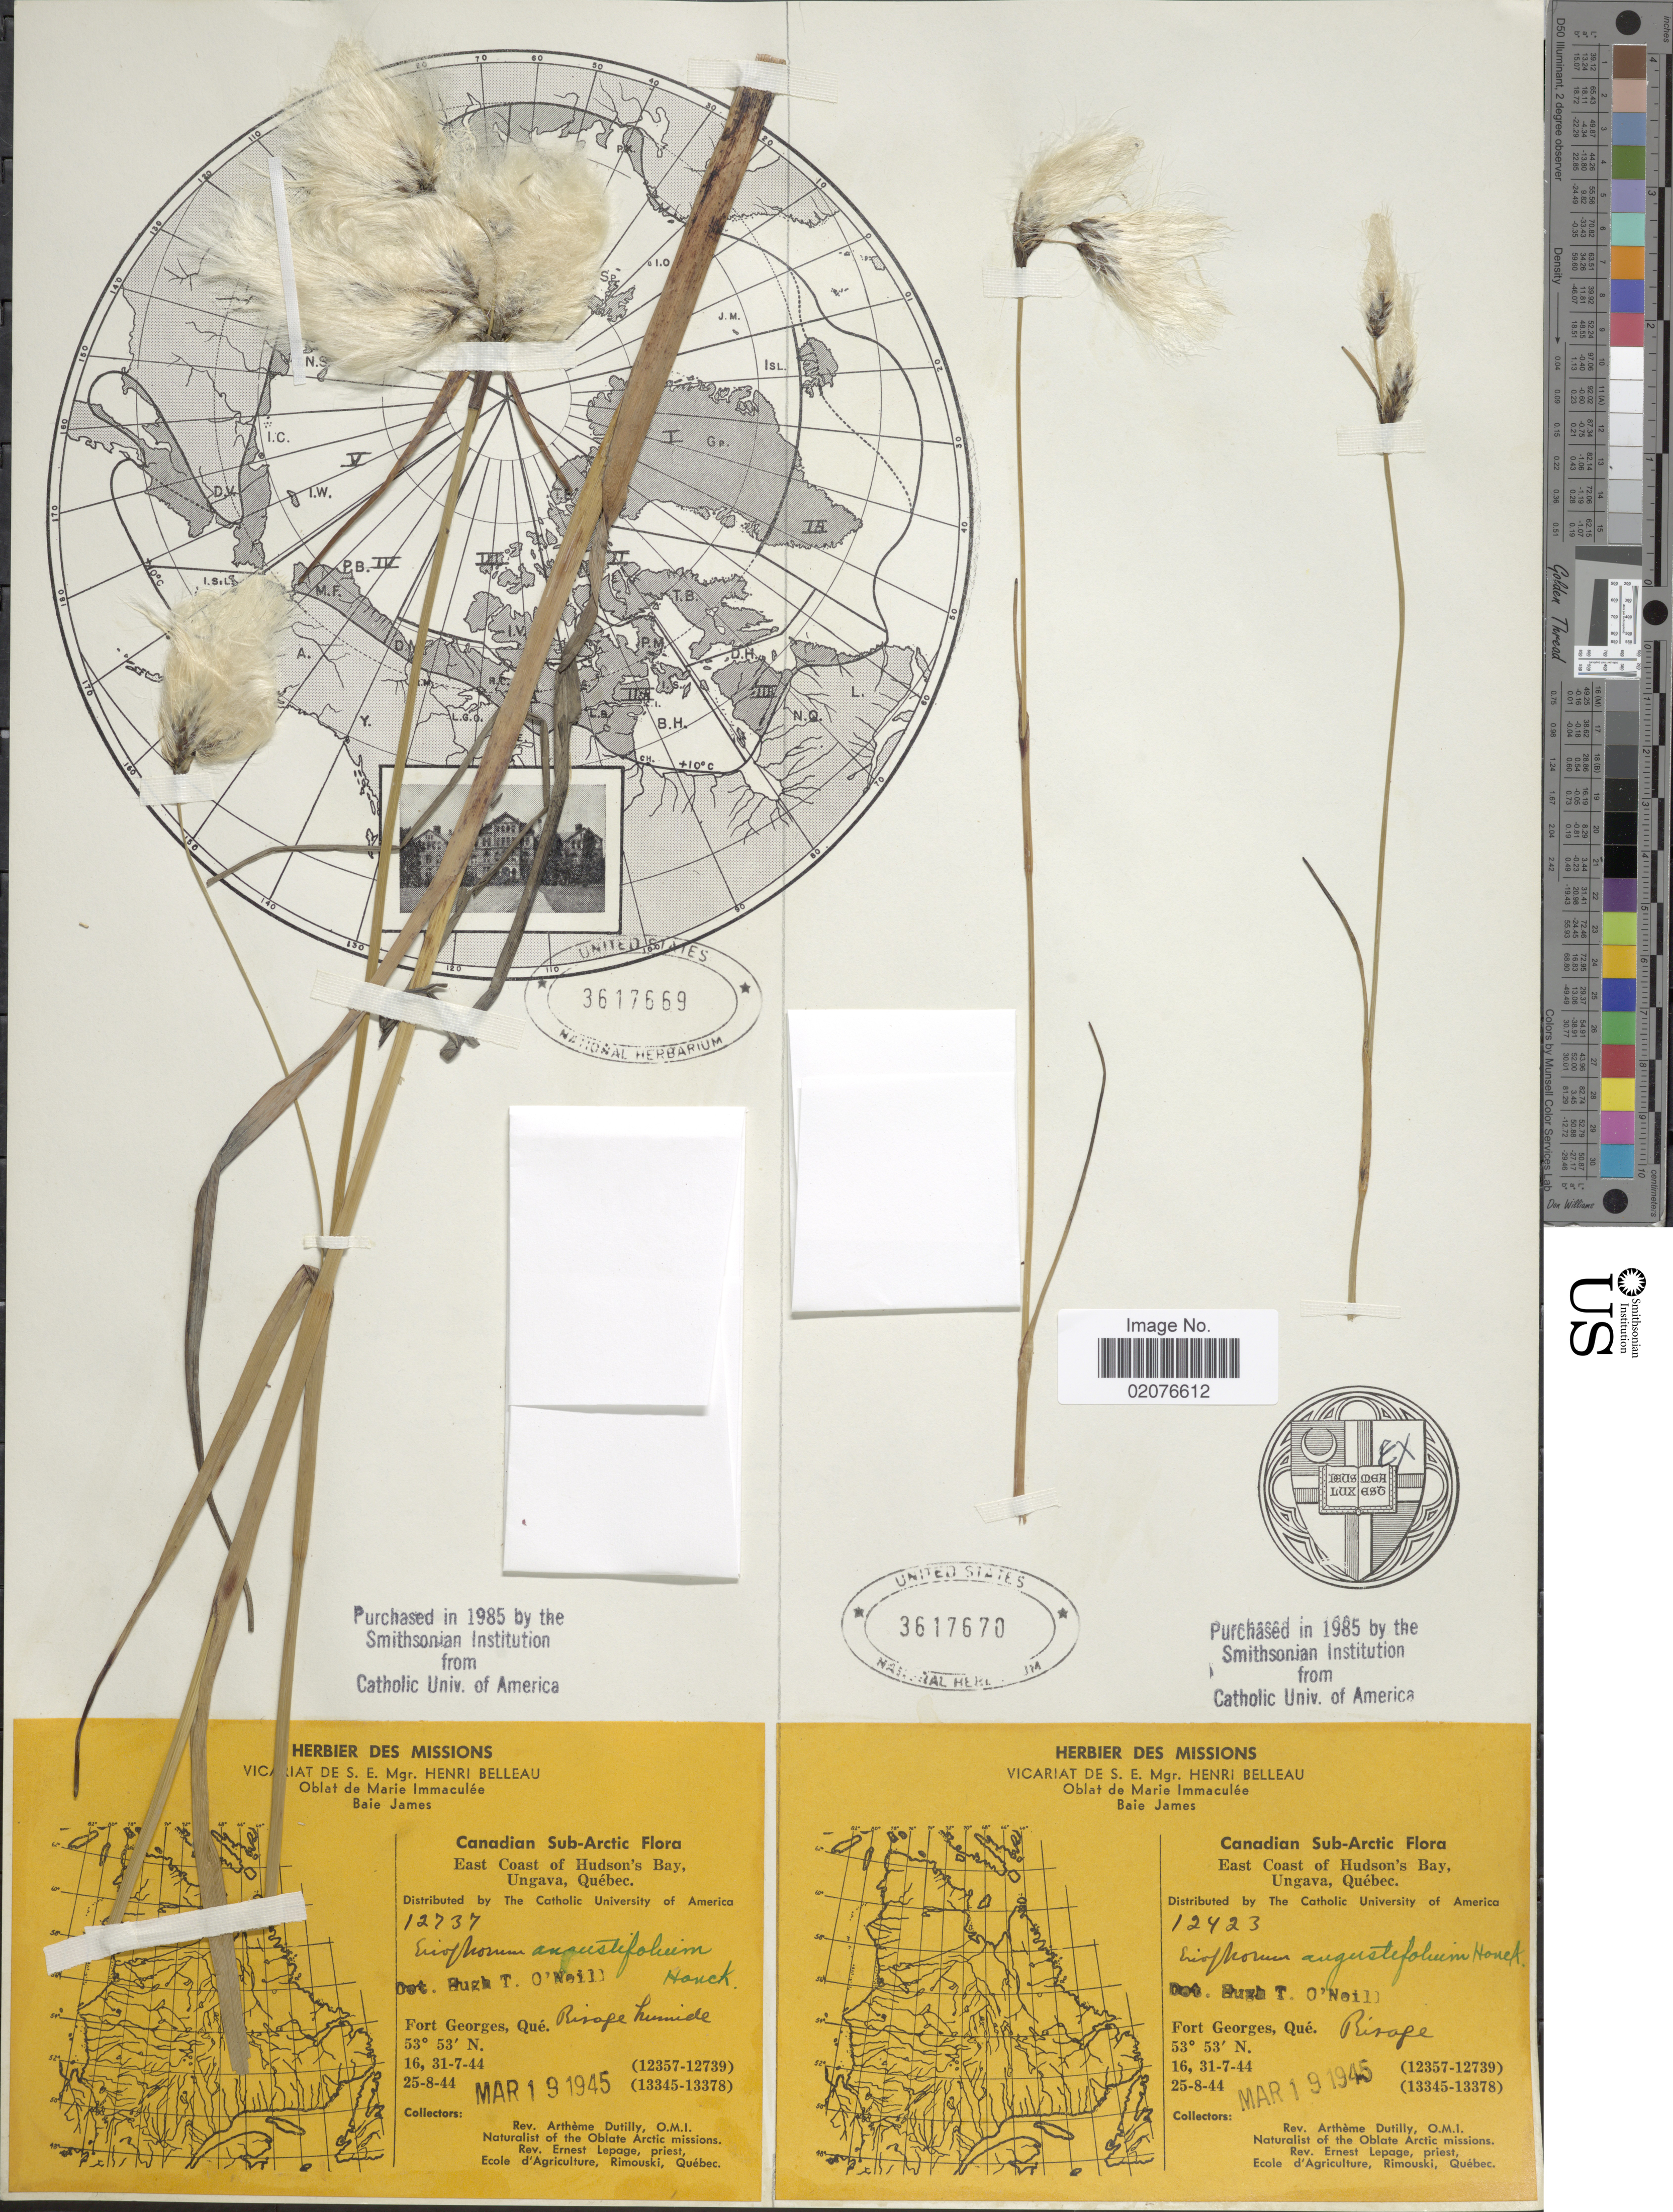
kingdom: Plantae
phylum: Tracheophyta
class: Liliopsida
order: Poales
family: Cyperaceae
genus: Eriophorum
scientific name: Eriophorum angustifolium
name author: Honck.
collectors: A. Dutilly & E. Lepage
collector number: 12423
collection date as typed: Transcribed d/m/y: 16/7/44 to 25/8/44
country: Canada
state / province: Quebec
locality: Canadian Sub-Arctic, East Coast of Hubdson's Bay Ungava, Fort Georges, Bisope humide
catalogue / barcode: US 3617670-2